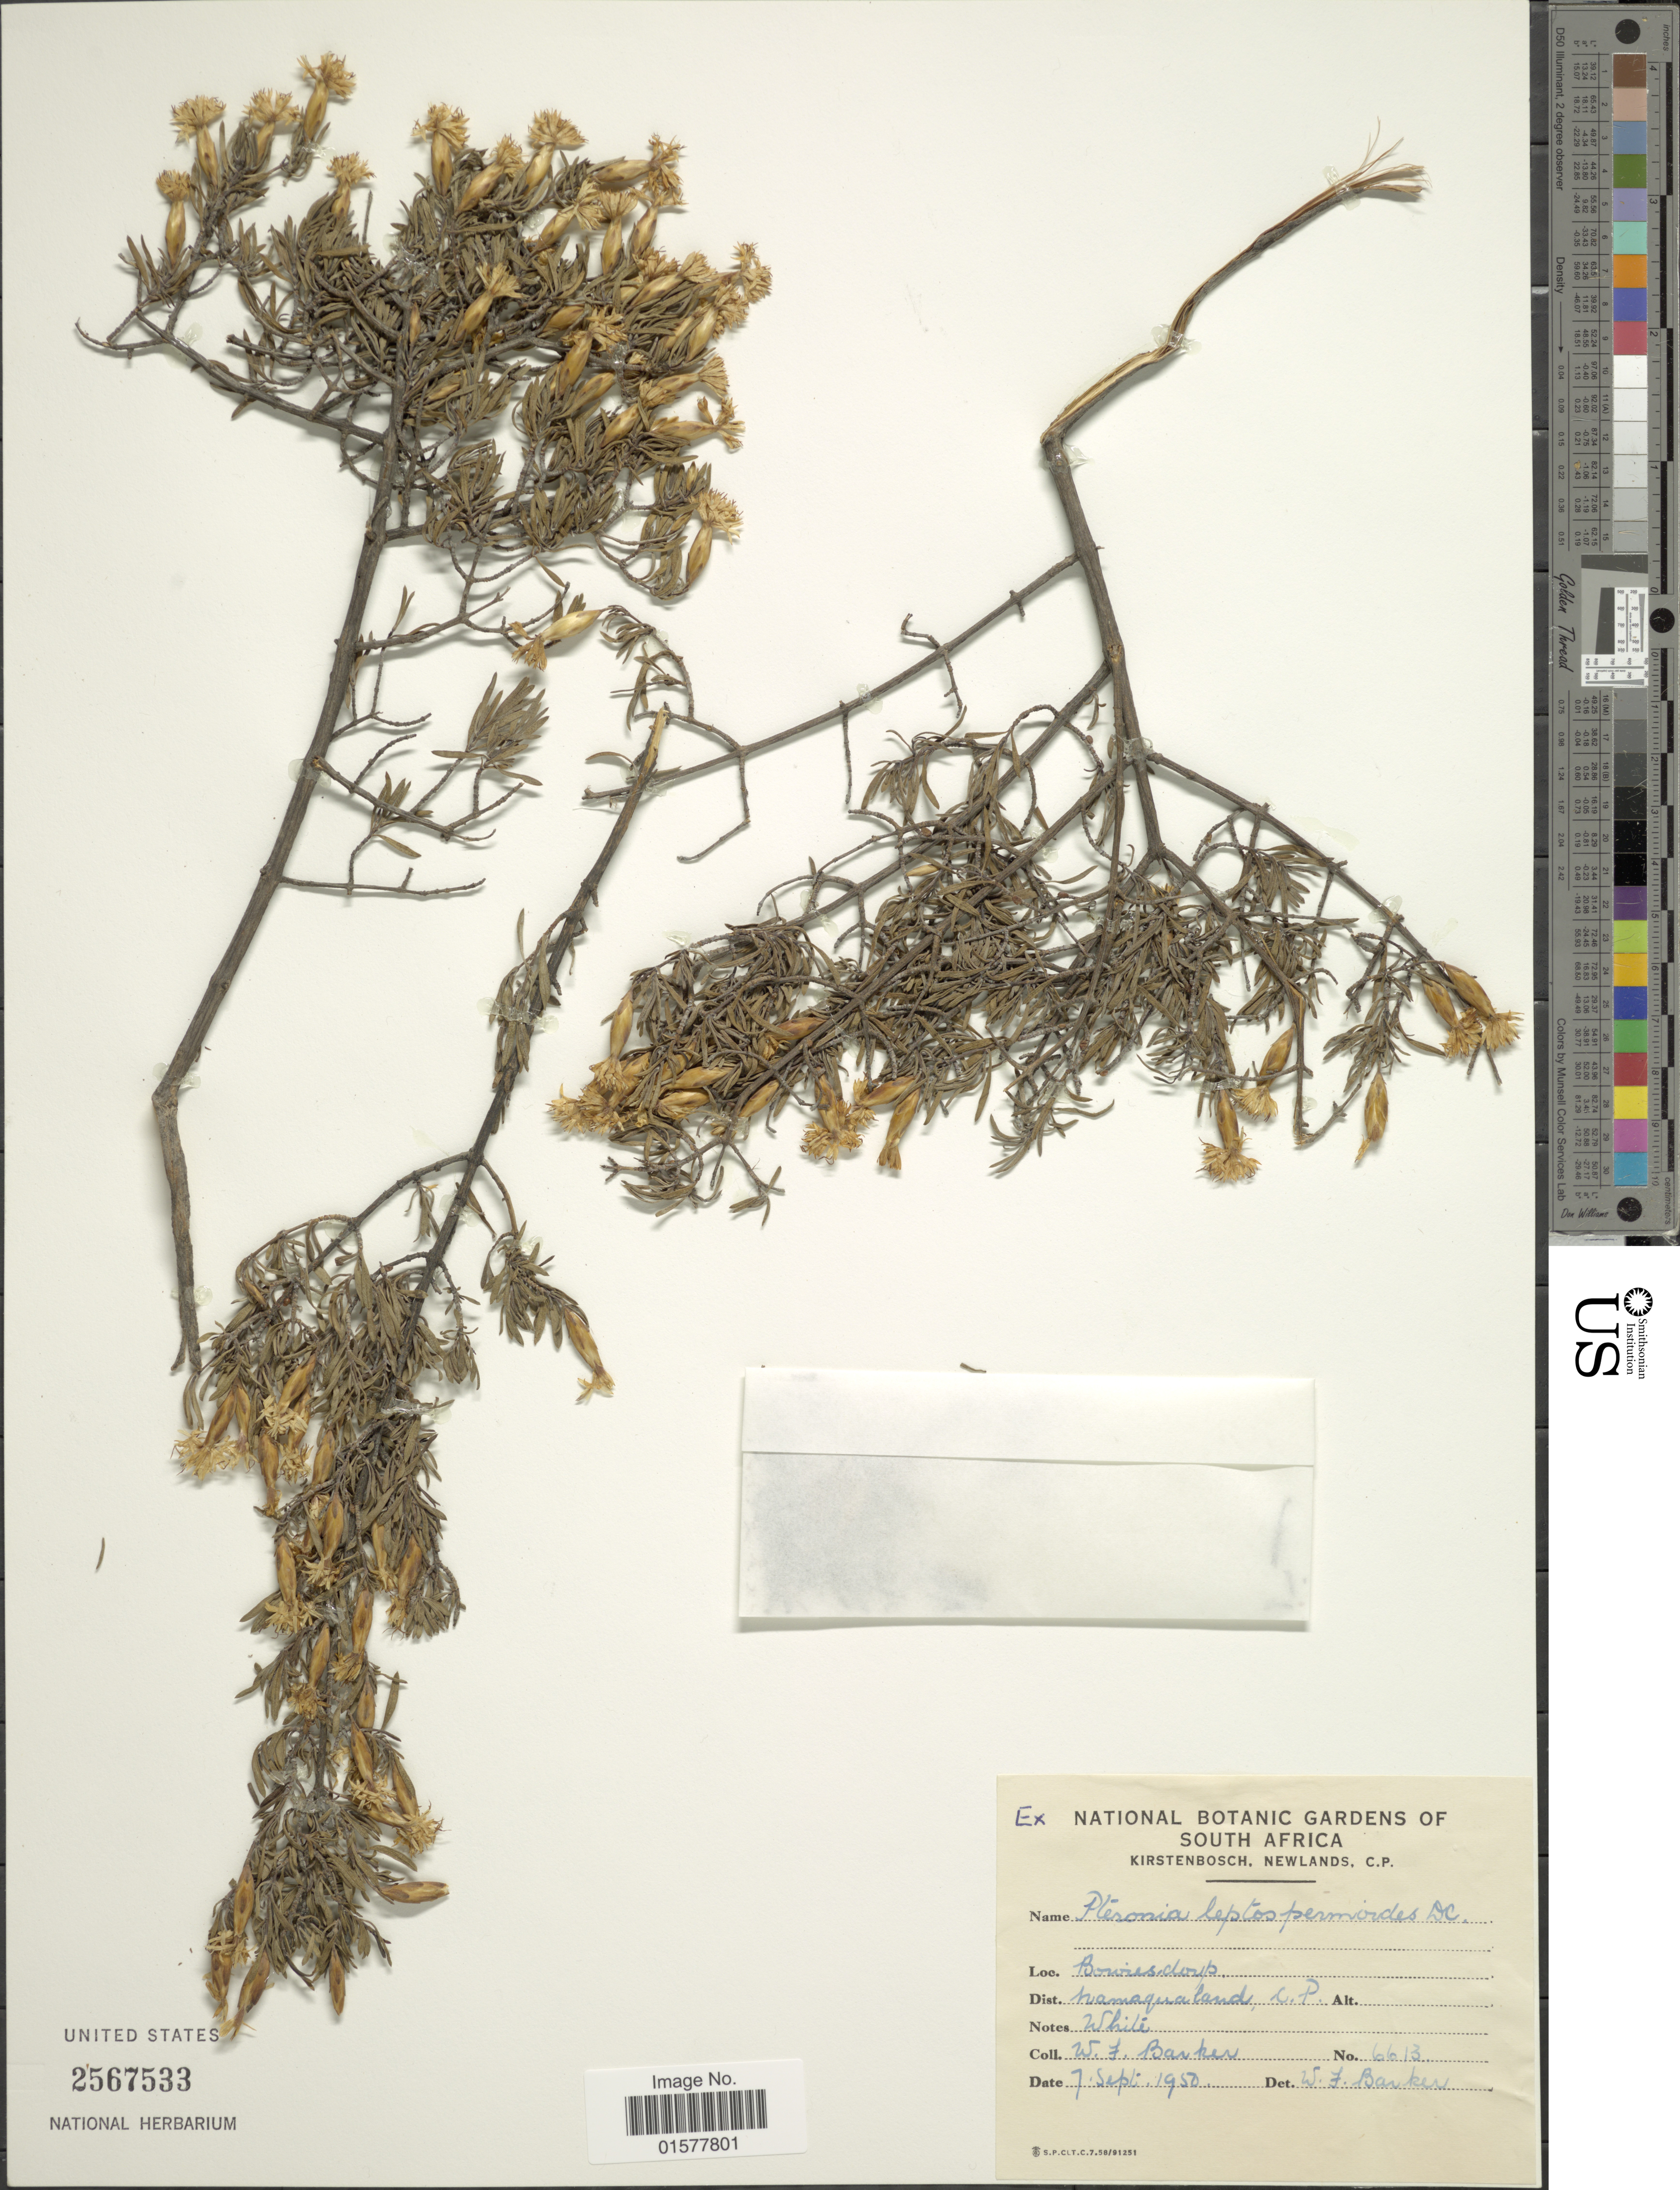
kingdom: Plantae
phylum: Tracheophyta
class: Magnoliopsida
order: Asterales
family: Asteraceae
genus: Pteronia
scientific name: Pteronia leptospermoides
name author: DC.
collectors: W. F. Barker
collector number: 6613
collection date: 1950-09-07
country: South Africa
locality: Kirstenbosch, Newlands, C. P. , Bowiesdorp, Namaqualand C. P.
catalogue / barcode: US 2567533